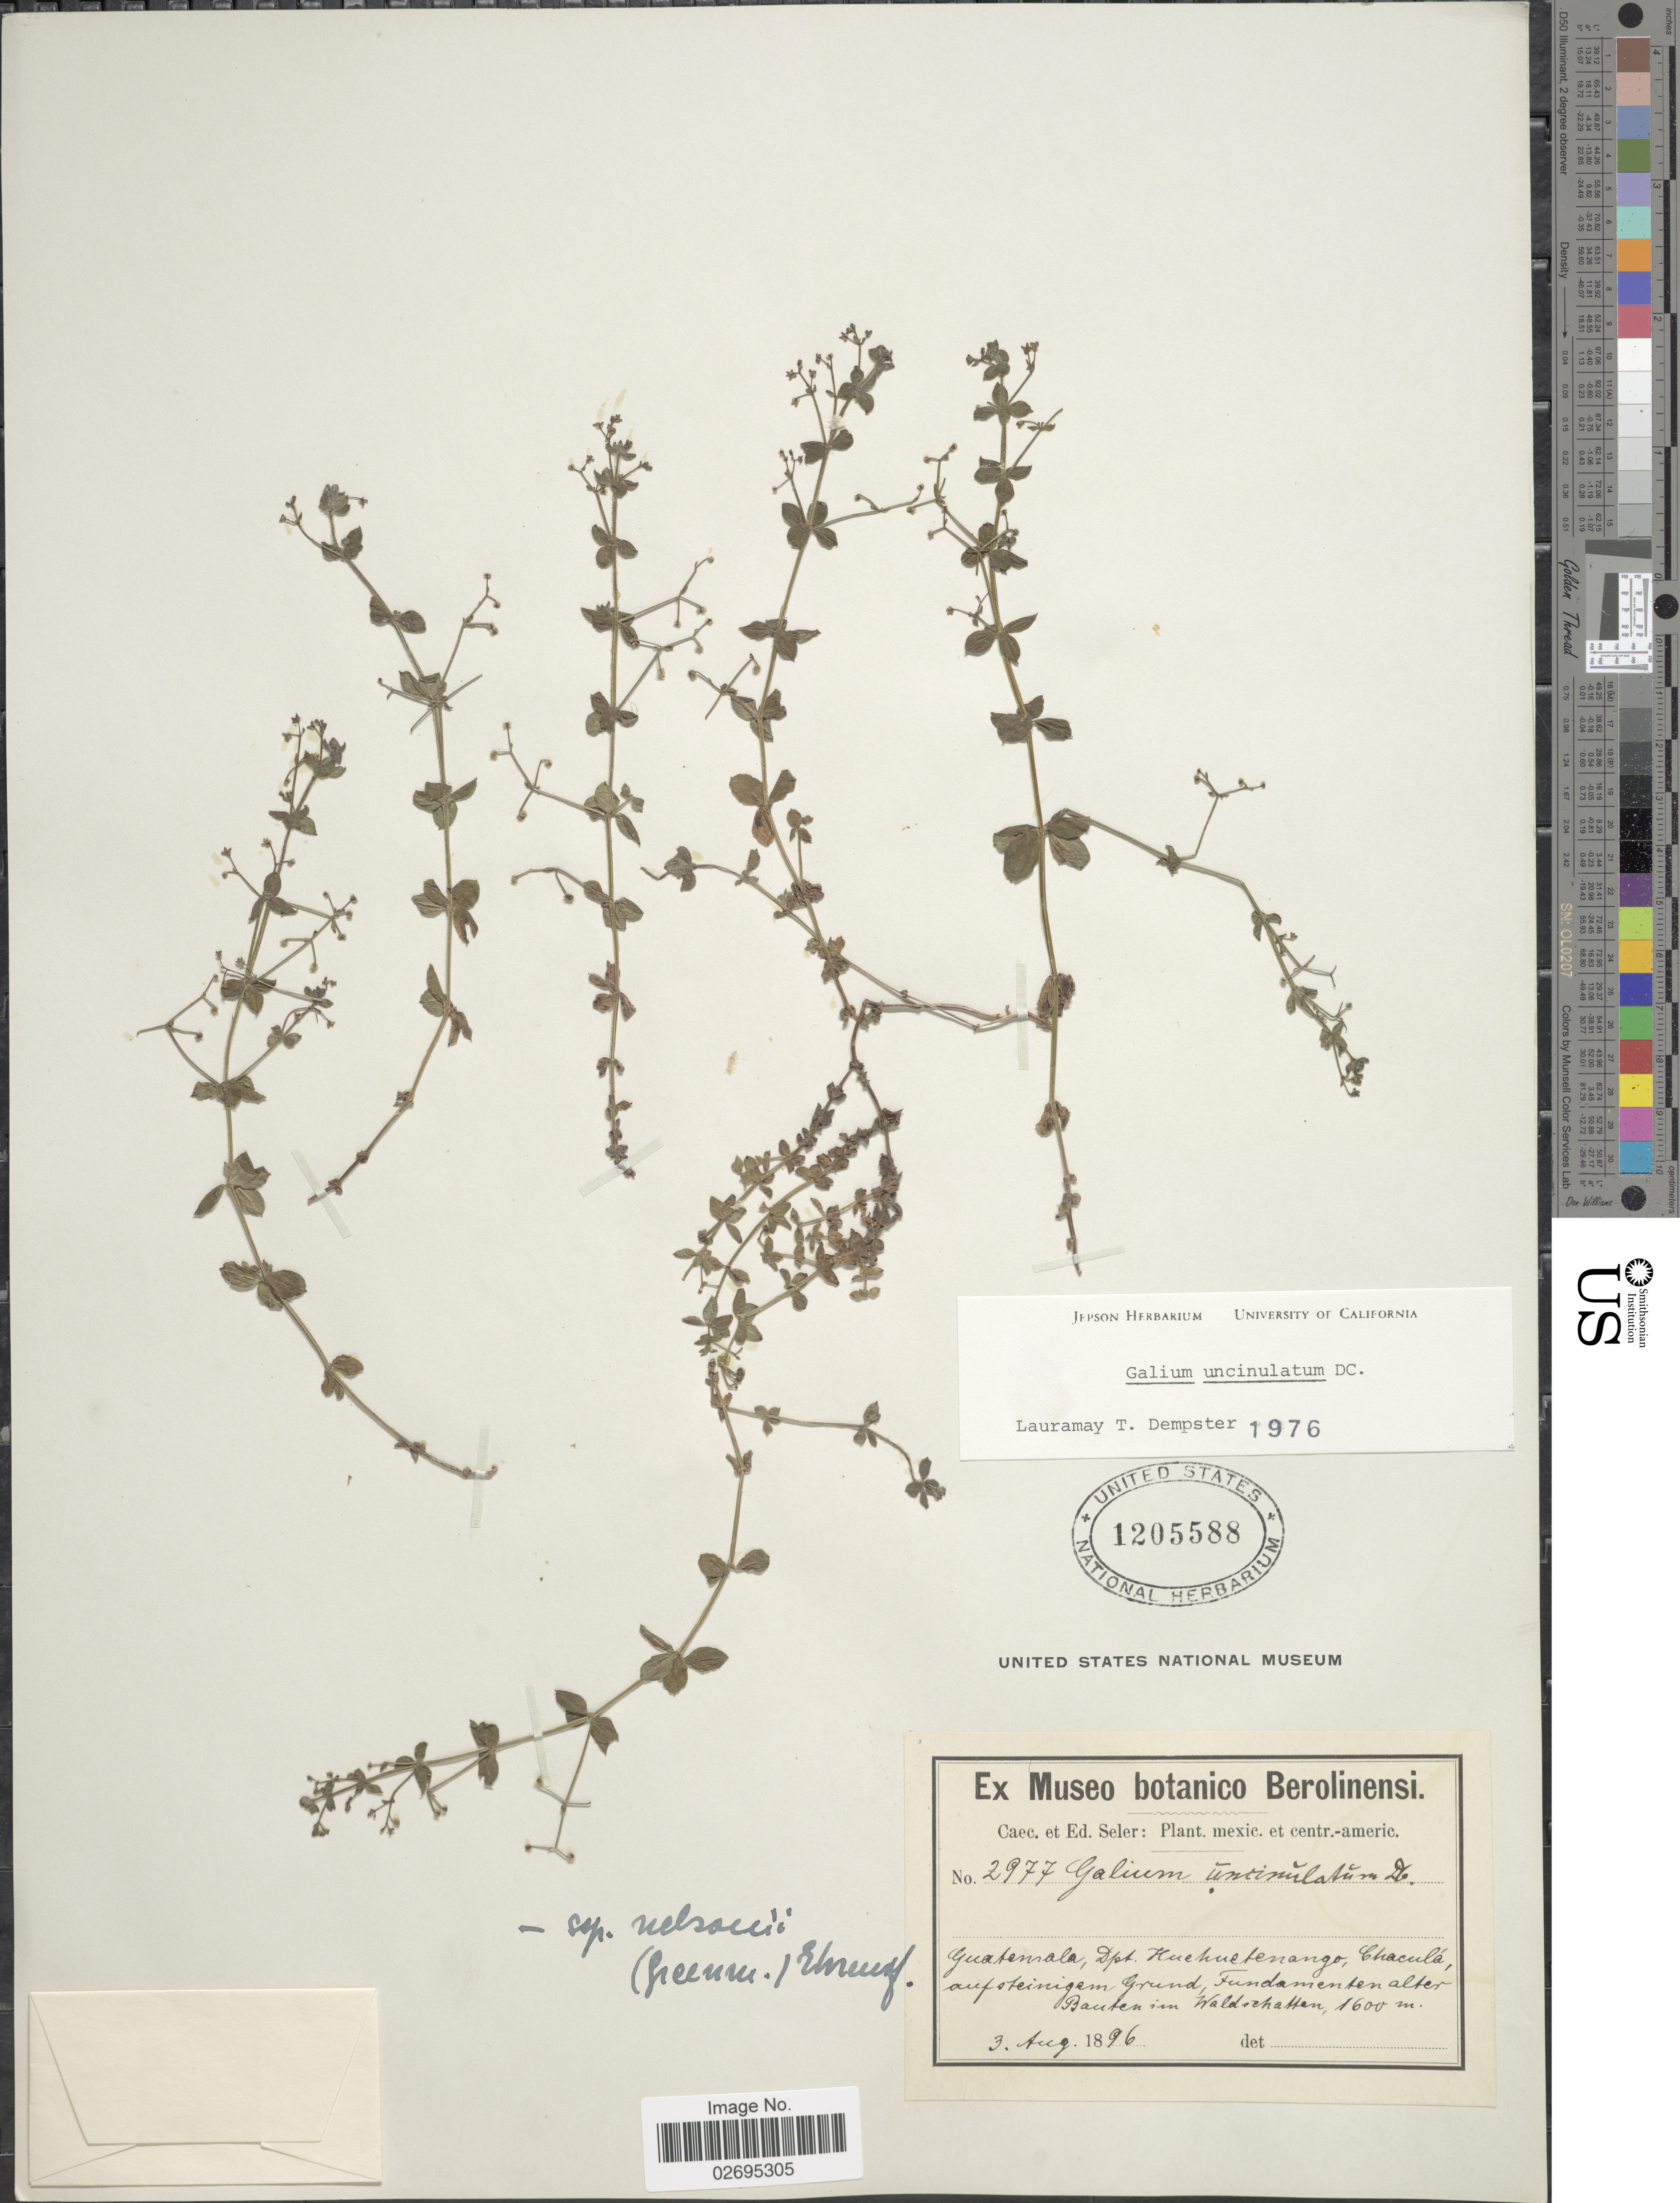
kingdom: Plantae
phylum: Tracheophyta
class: Magnoliopsida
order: Gentianales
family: Rubiaceae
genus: Galium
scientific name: Galium uncinulatum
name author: DC.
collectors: C. Seler & E. G. Seler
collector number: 2977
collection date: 1896-08-03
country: Guatemala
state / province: Huehuetenango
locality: Chaculá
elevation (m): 1600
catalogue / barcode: US 1205588